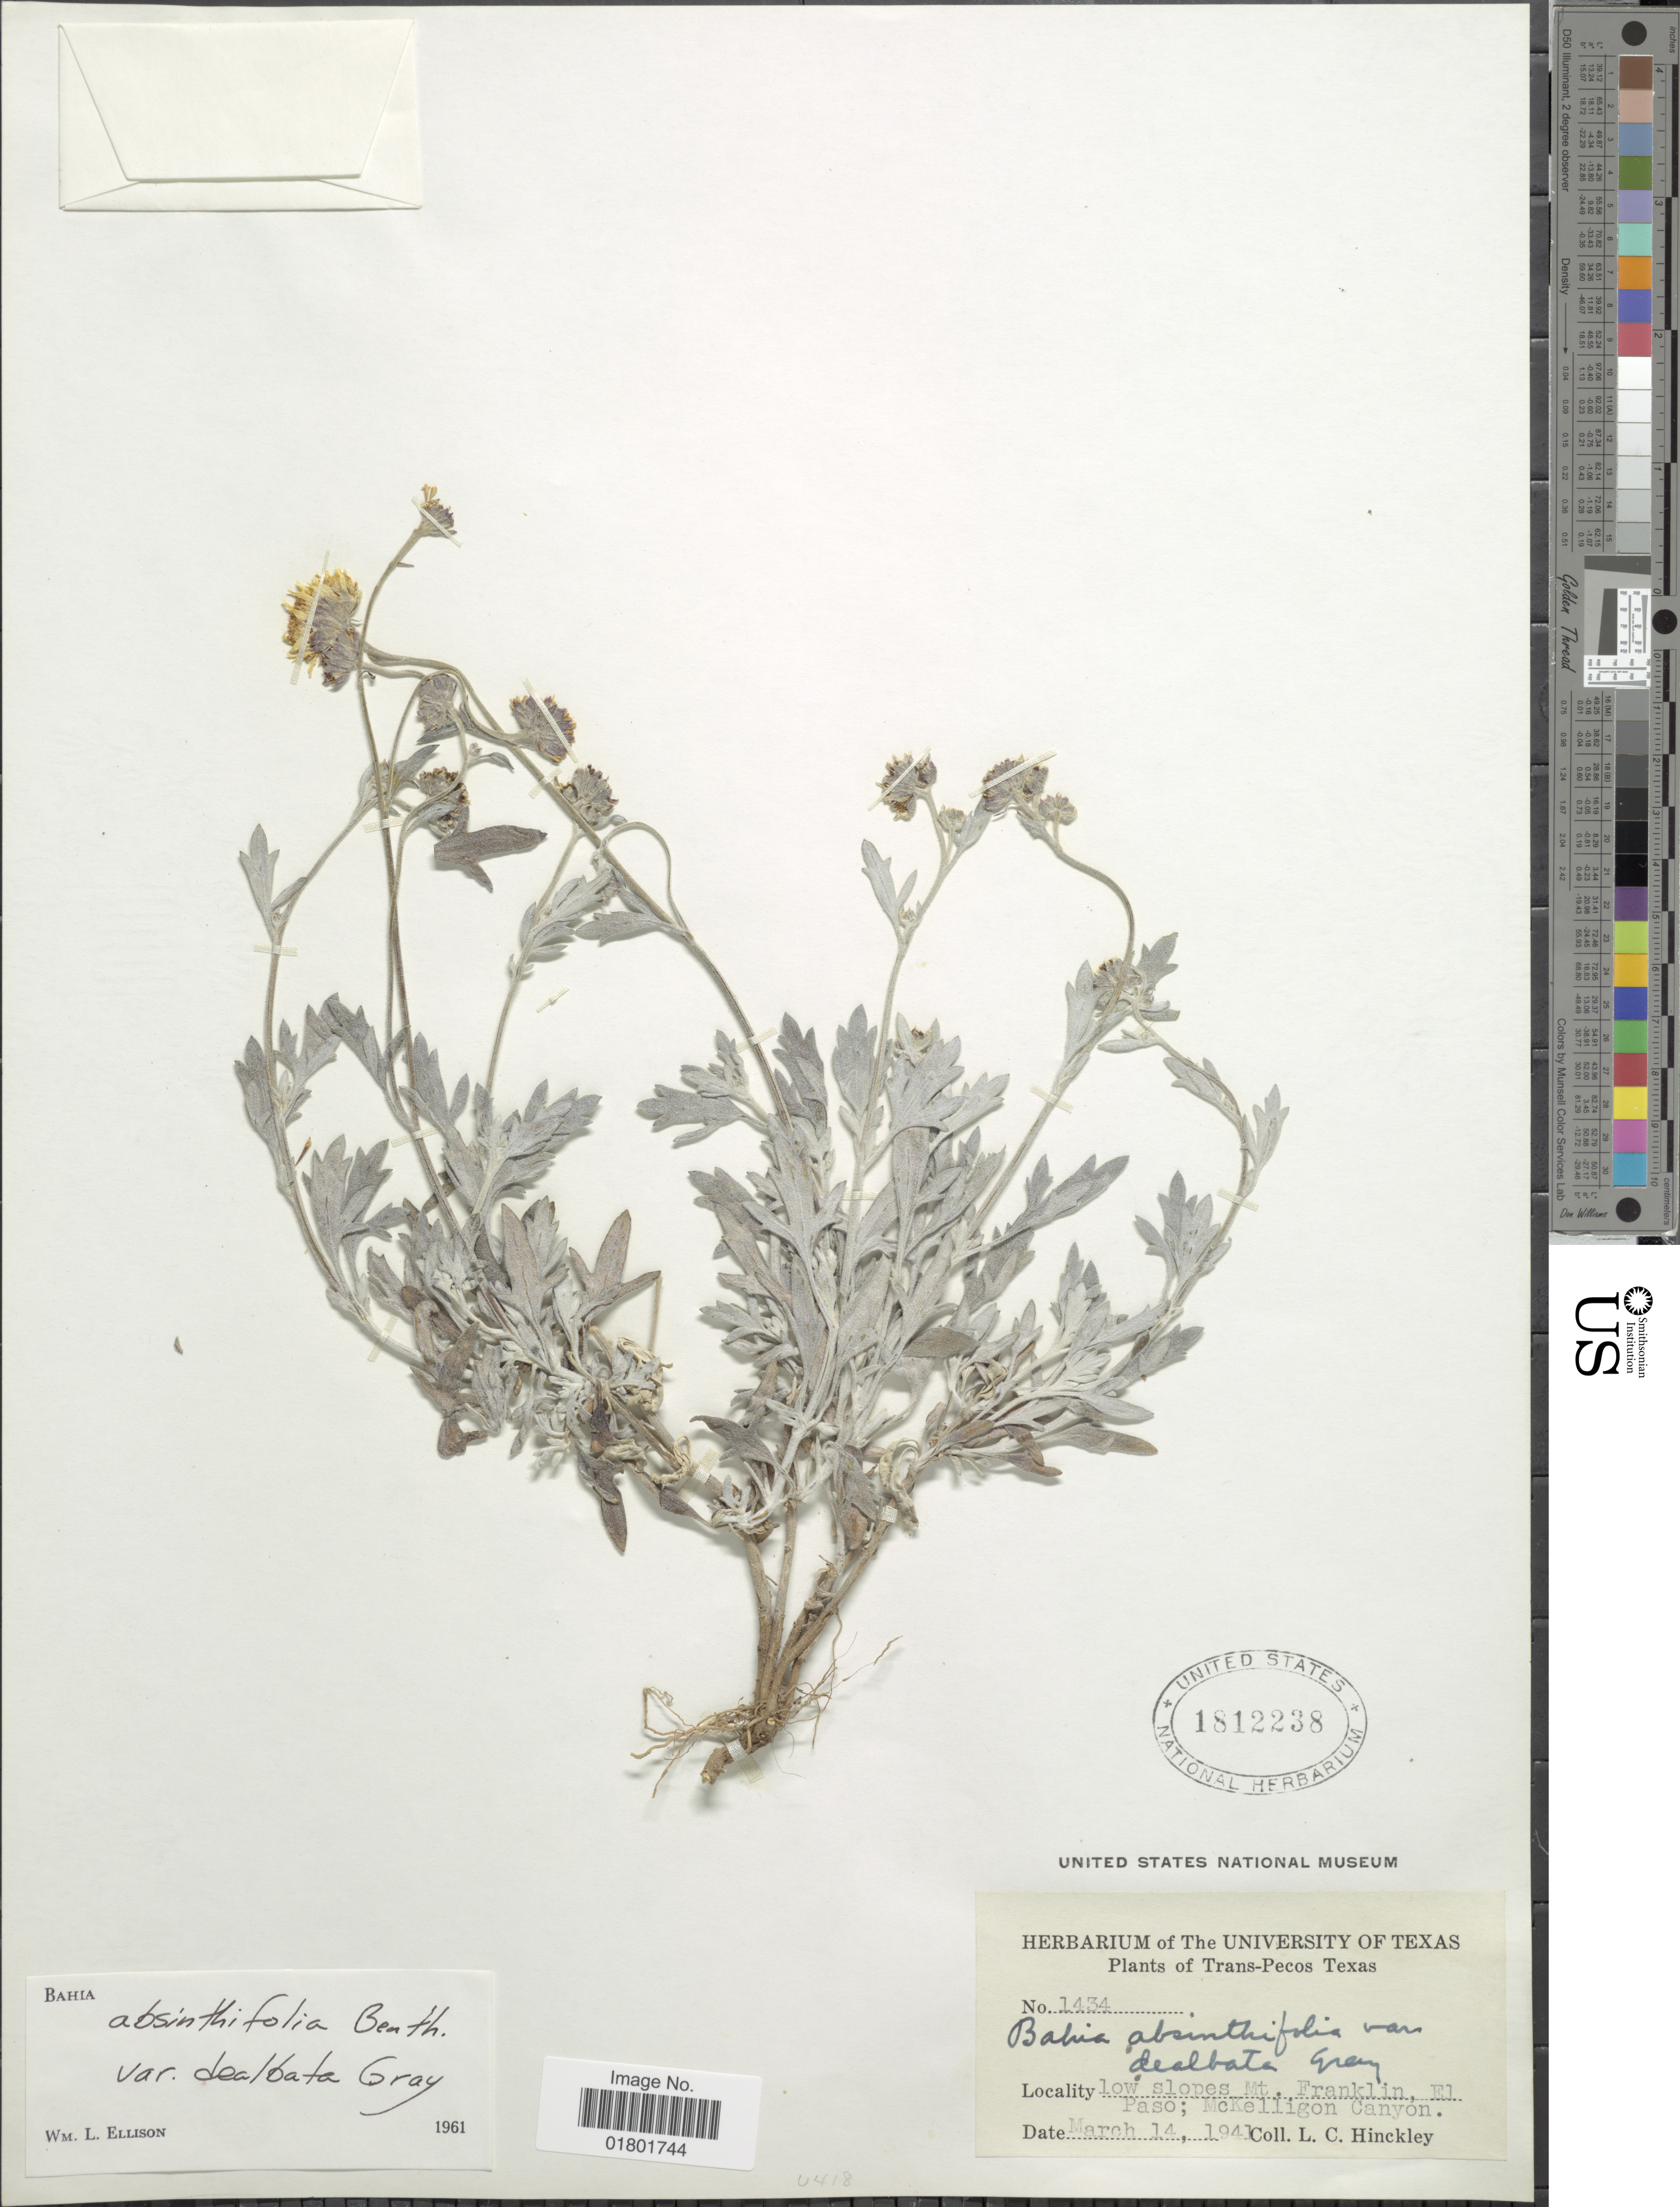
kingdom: Plantae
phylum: Tracheophyta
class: Magnoliopsida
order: Asterales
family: Asteraceae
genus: Bahia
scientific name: Bahia absinthifolia var. dealbata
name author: A. Gray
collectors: L. Hinckley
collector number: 1434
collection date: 1941-03-14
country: United States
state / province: Texas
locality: Trans-Pecos, Mt. Franklin, El Pasp, McKelligon Canyon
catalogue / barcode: US 1812238